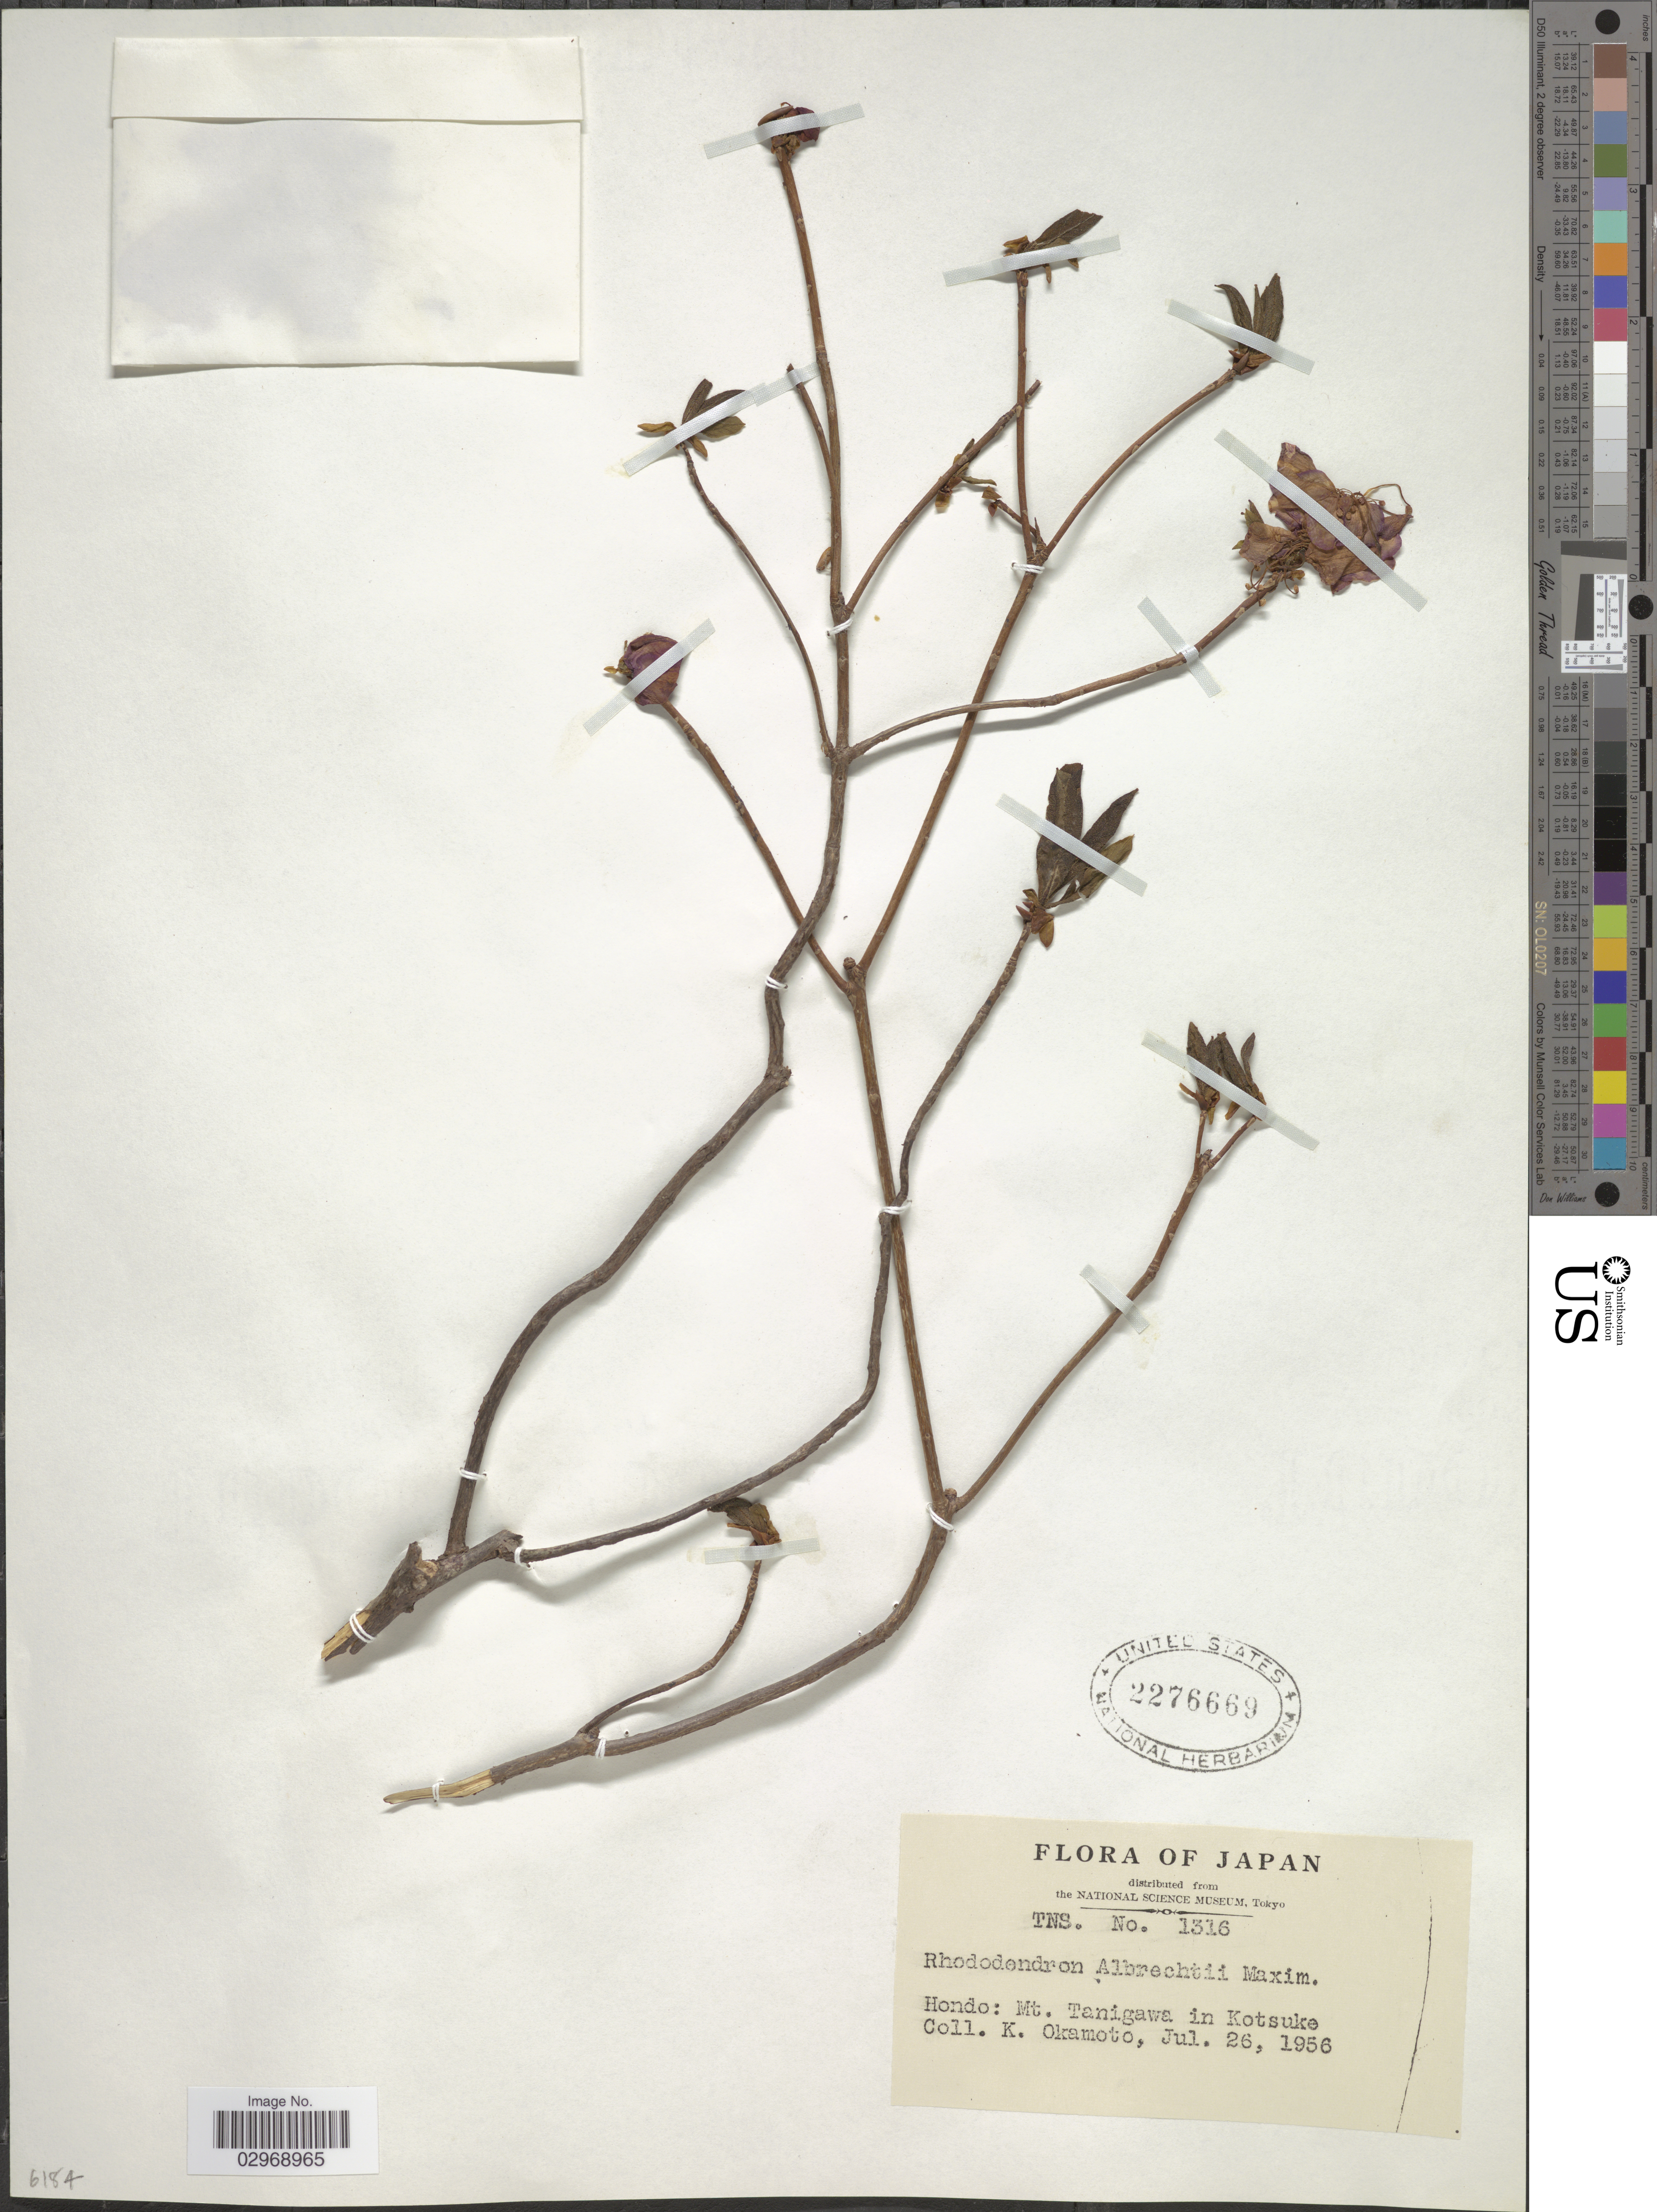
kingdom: Plantae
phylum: Tracheophyta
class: Magnoliopsida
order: Ericales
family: Ericaceae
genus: Rhododendron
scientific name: Rhododendron albrechtii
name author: Maxim.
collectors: K. Okamoto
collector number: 1316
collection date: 1956-07-26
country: Japan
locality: Hondo: Mt. Tanigawa in Kotsuke.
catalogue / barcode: US 2276669